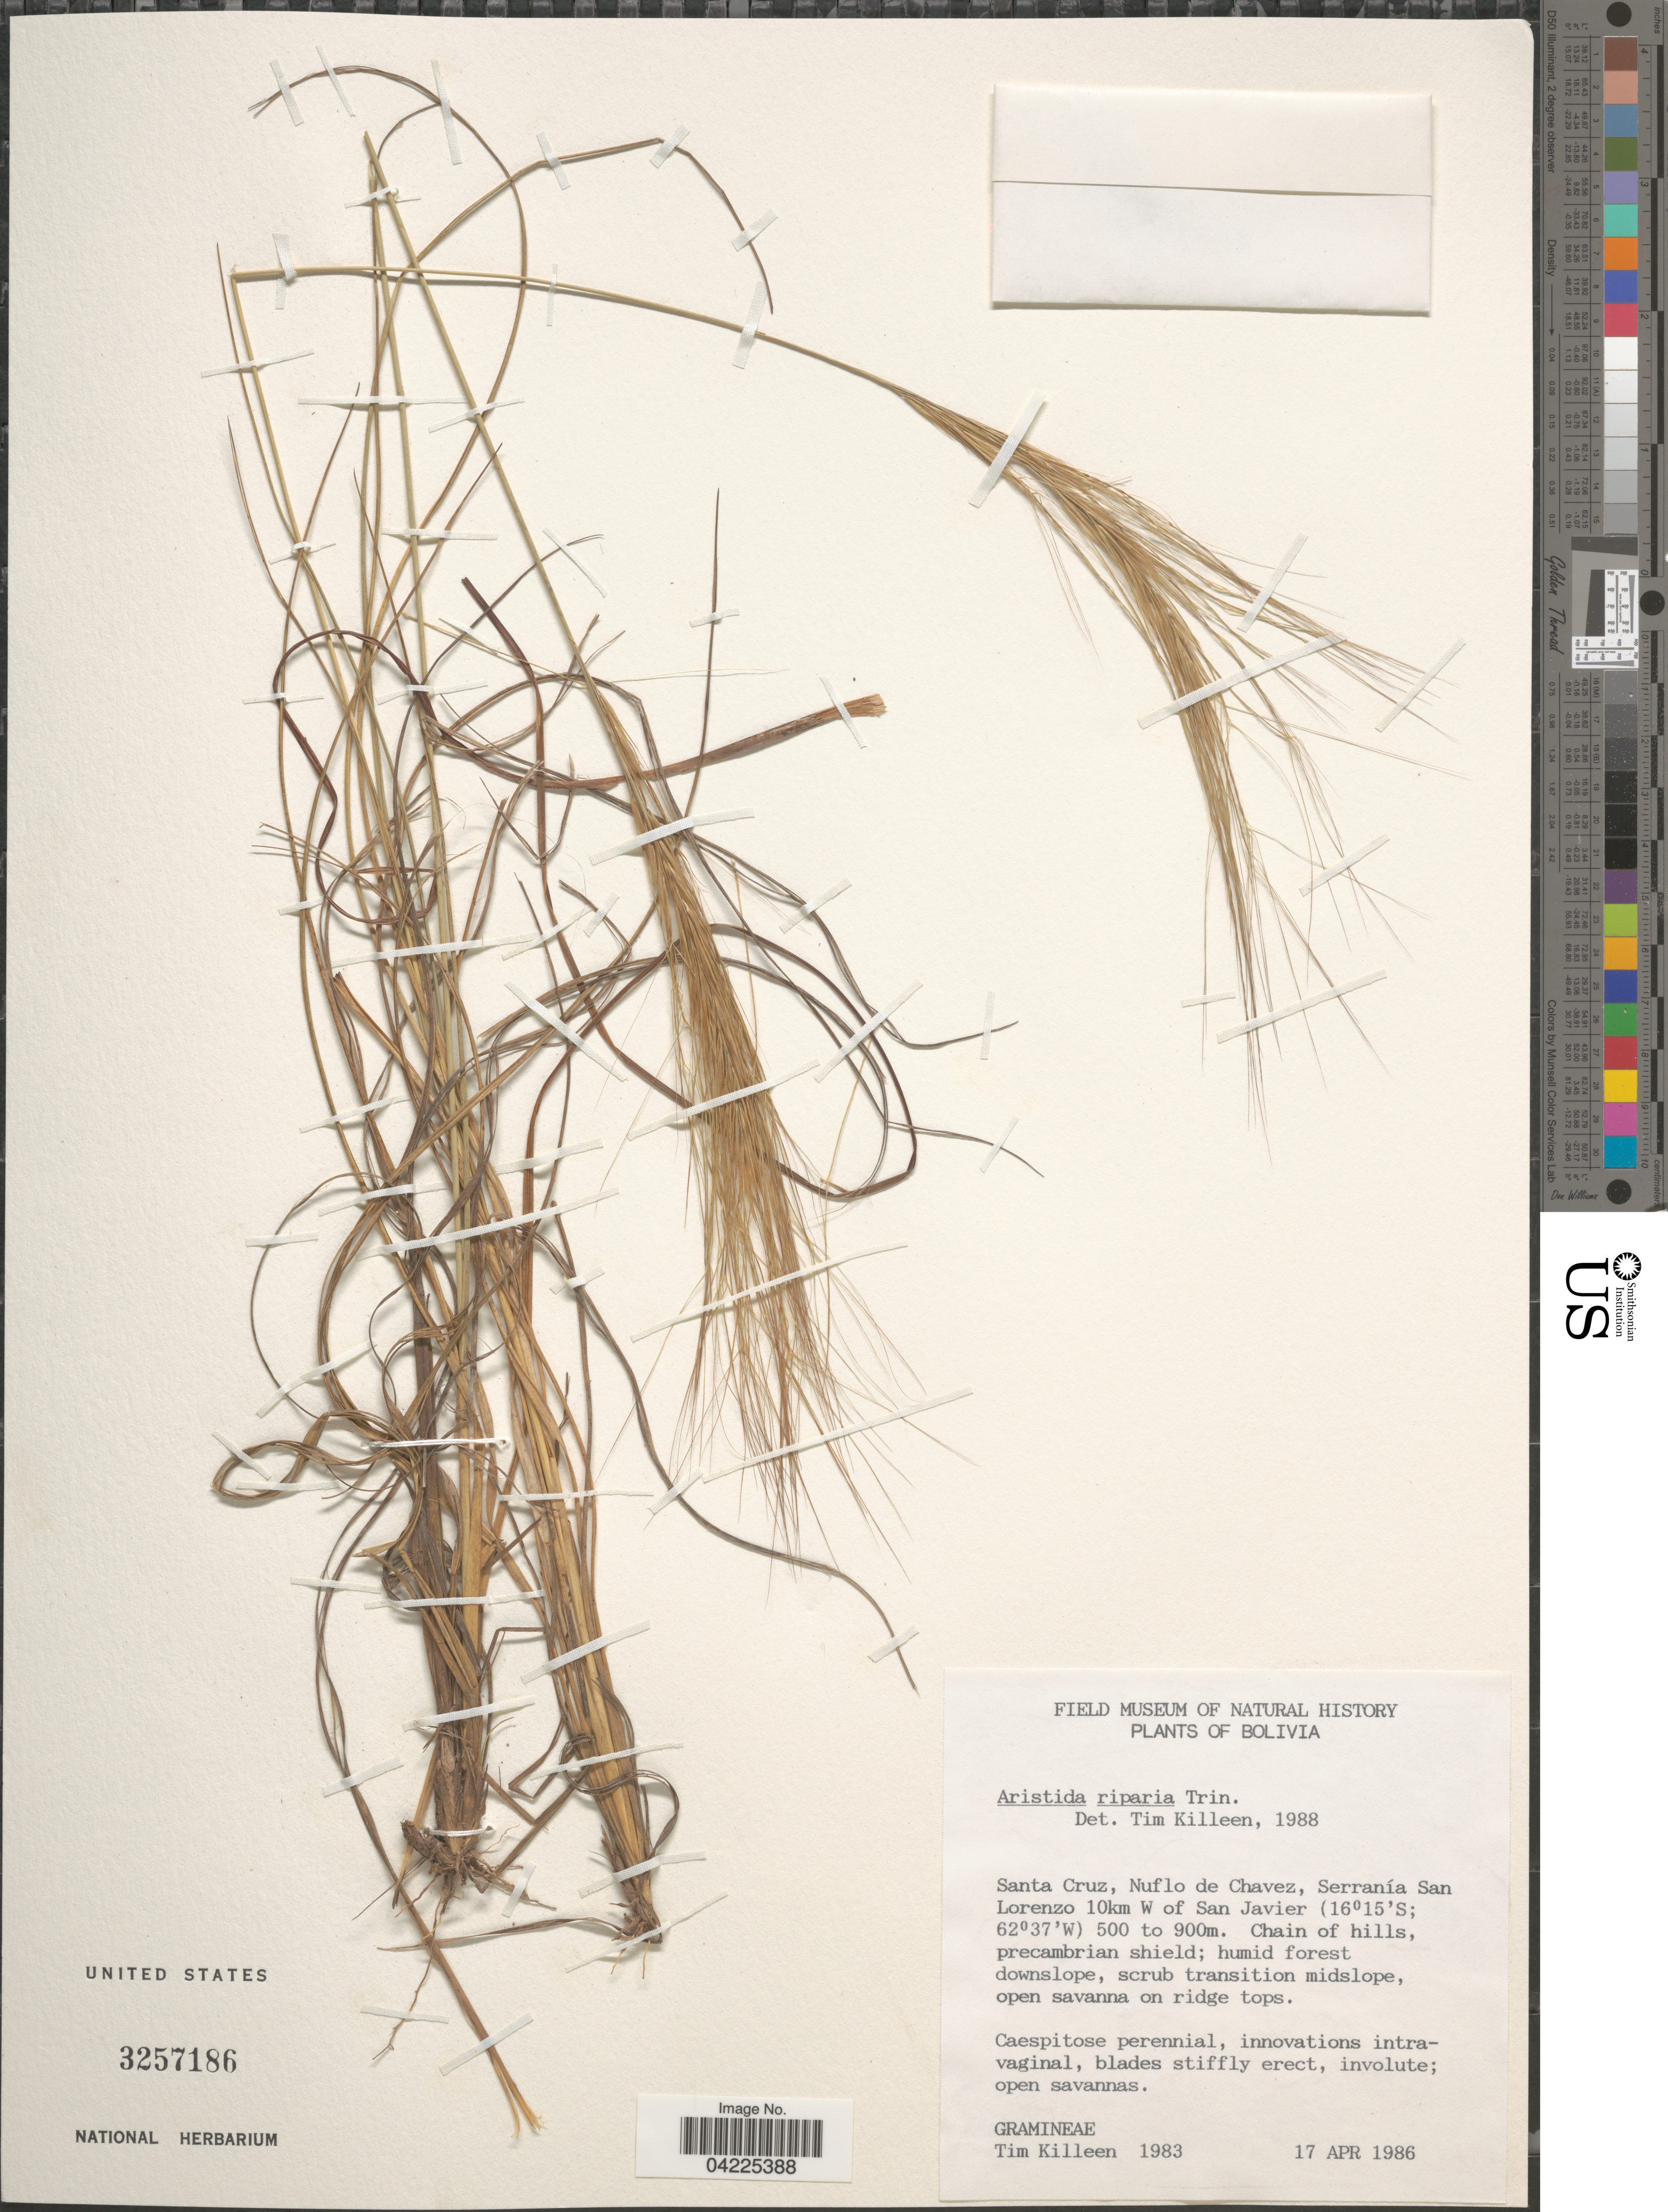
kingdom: Plantae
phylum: Tracheophyta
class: Liliopsida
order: Poales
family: Poaceae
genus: Aristida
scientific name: Aristida riparia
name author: Trin.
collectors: T. J. Killeen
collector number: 1983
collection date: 1986-04-17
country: Bolivia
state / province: Santa Cruz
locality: Santa Cruz, Nuflo de Chavez, Serranía San Lorenzo 10km W of San Javier.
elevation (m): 500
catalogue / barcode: US 3257186